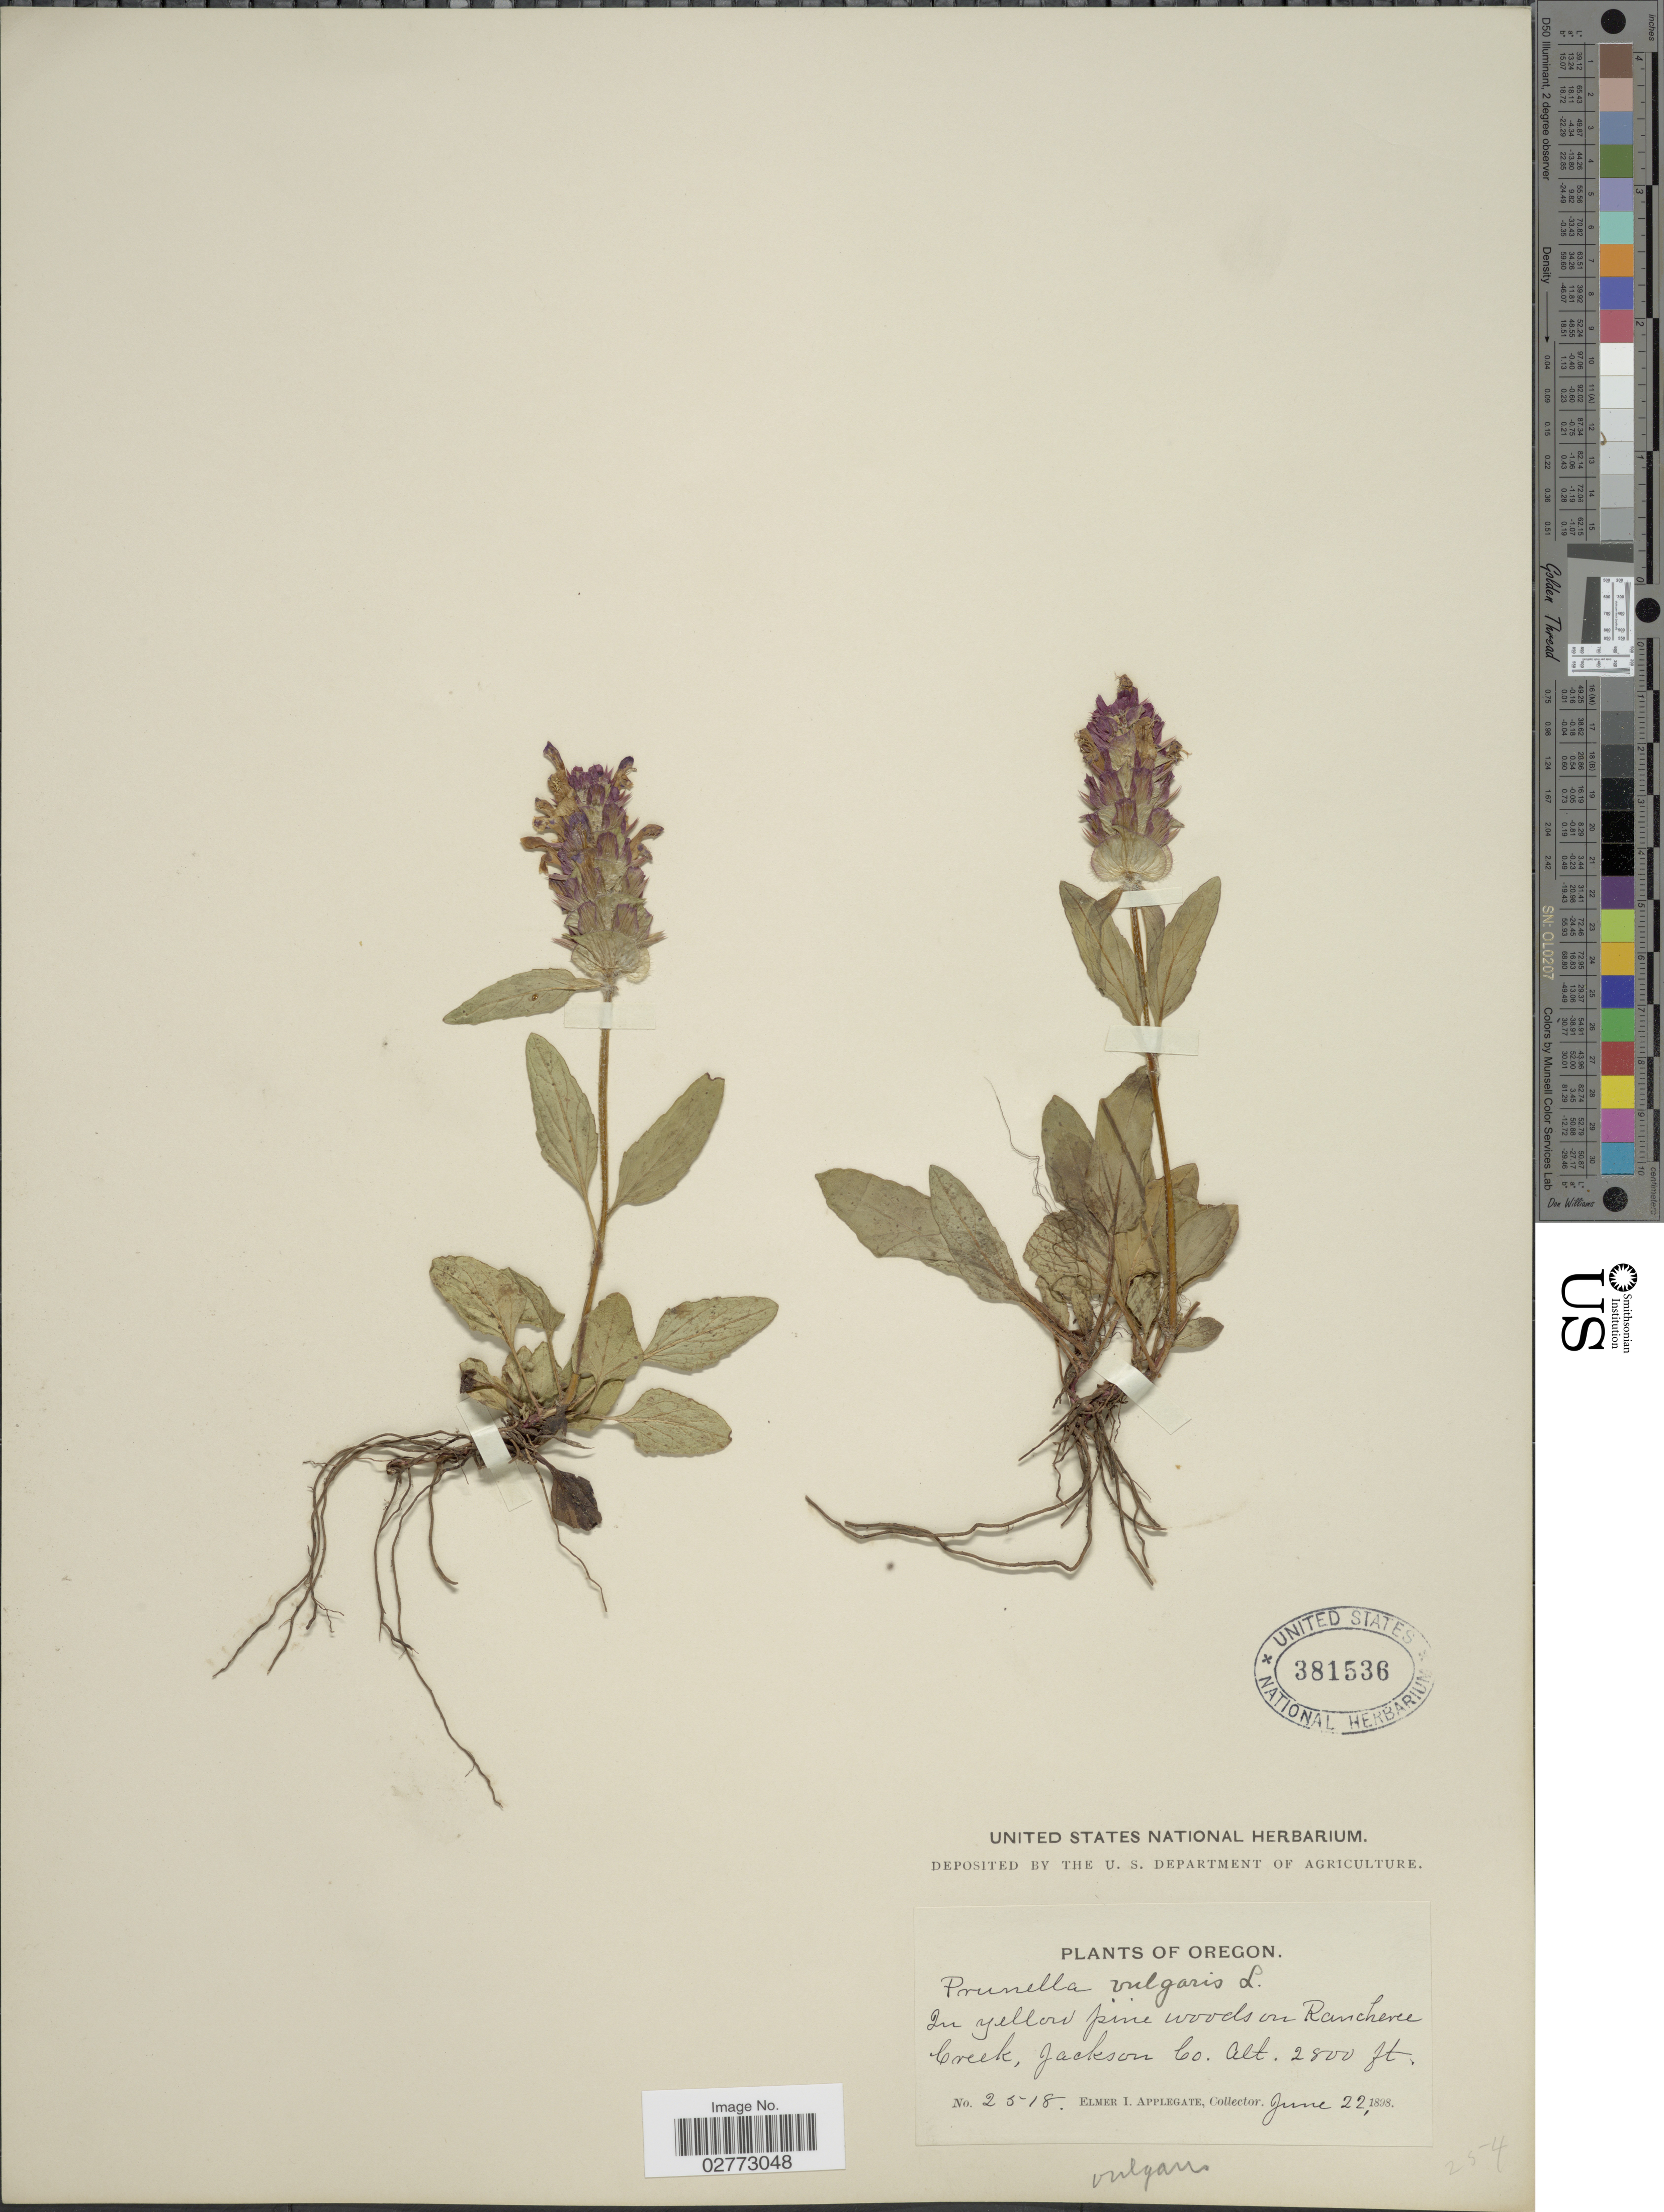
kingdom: Plantae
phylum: Tracheophyta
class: Magnoliopsida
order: Lamiales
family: Lamiaceae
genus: Prunella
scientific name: Prunella vulgaris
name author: L.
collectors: E. I. Applegate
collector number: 2518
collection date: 1898-06-22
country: United States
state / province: Oregon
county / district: Jackson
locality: In yellow pine woods on Rancheree Creek, Jackson Co.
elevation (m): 853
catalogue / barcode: US 381536